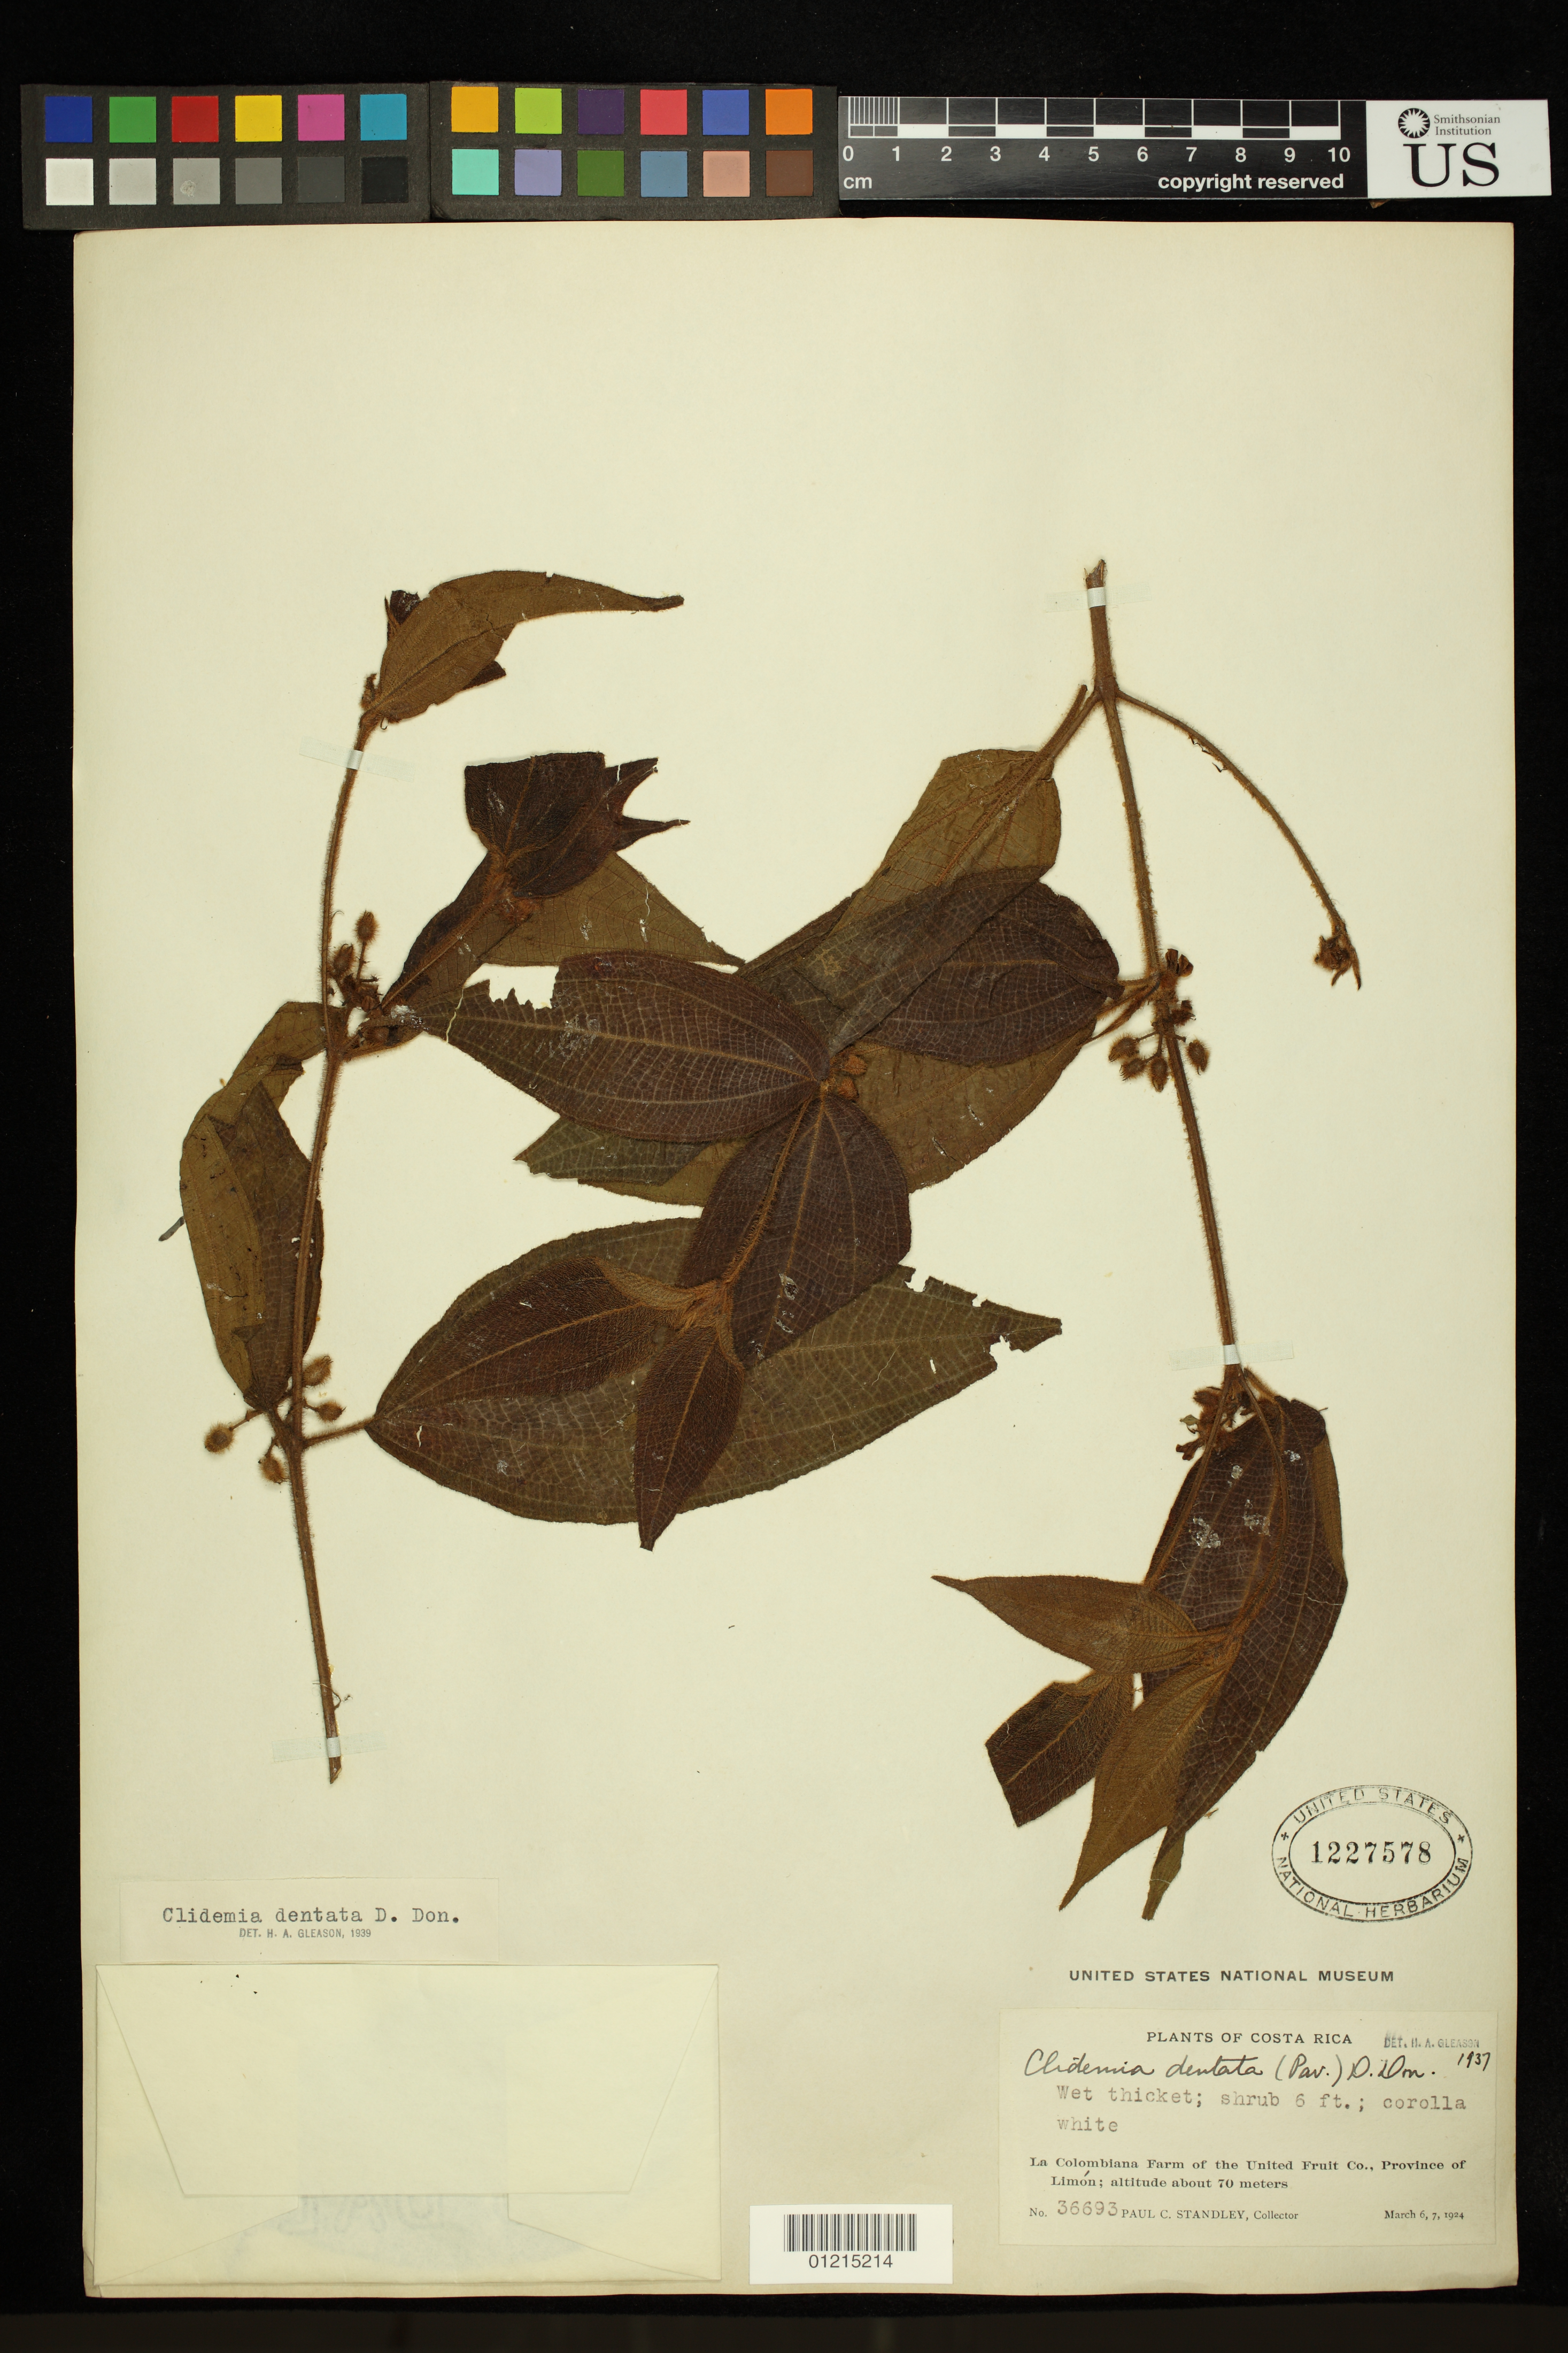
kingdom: Plantae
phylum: Tracheophyta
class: Magnoliopsida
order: Myrtales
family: Melastomataceae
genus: Clidemia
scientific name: Clidemia dentata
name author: D. Don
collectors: P. C. Standley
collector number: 36693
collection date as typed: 06 Mar 1924 and 07 Mar 1924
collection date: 1924-03-06,1924-03-07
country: Costa Rica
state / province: Limón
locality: La Colombiana Farm of the United Fruit Co.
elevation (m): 70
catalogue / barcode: US 1227578